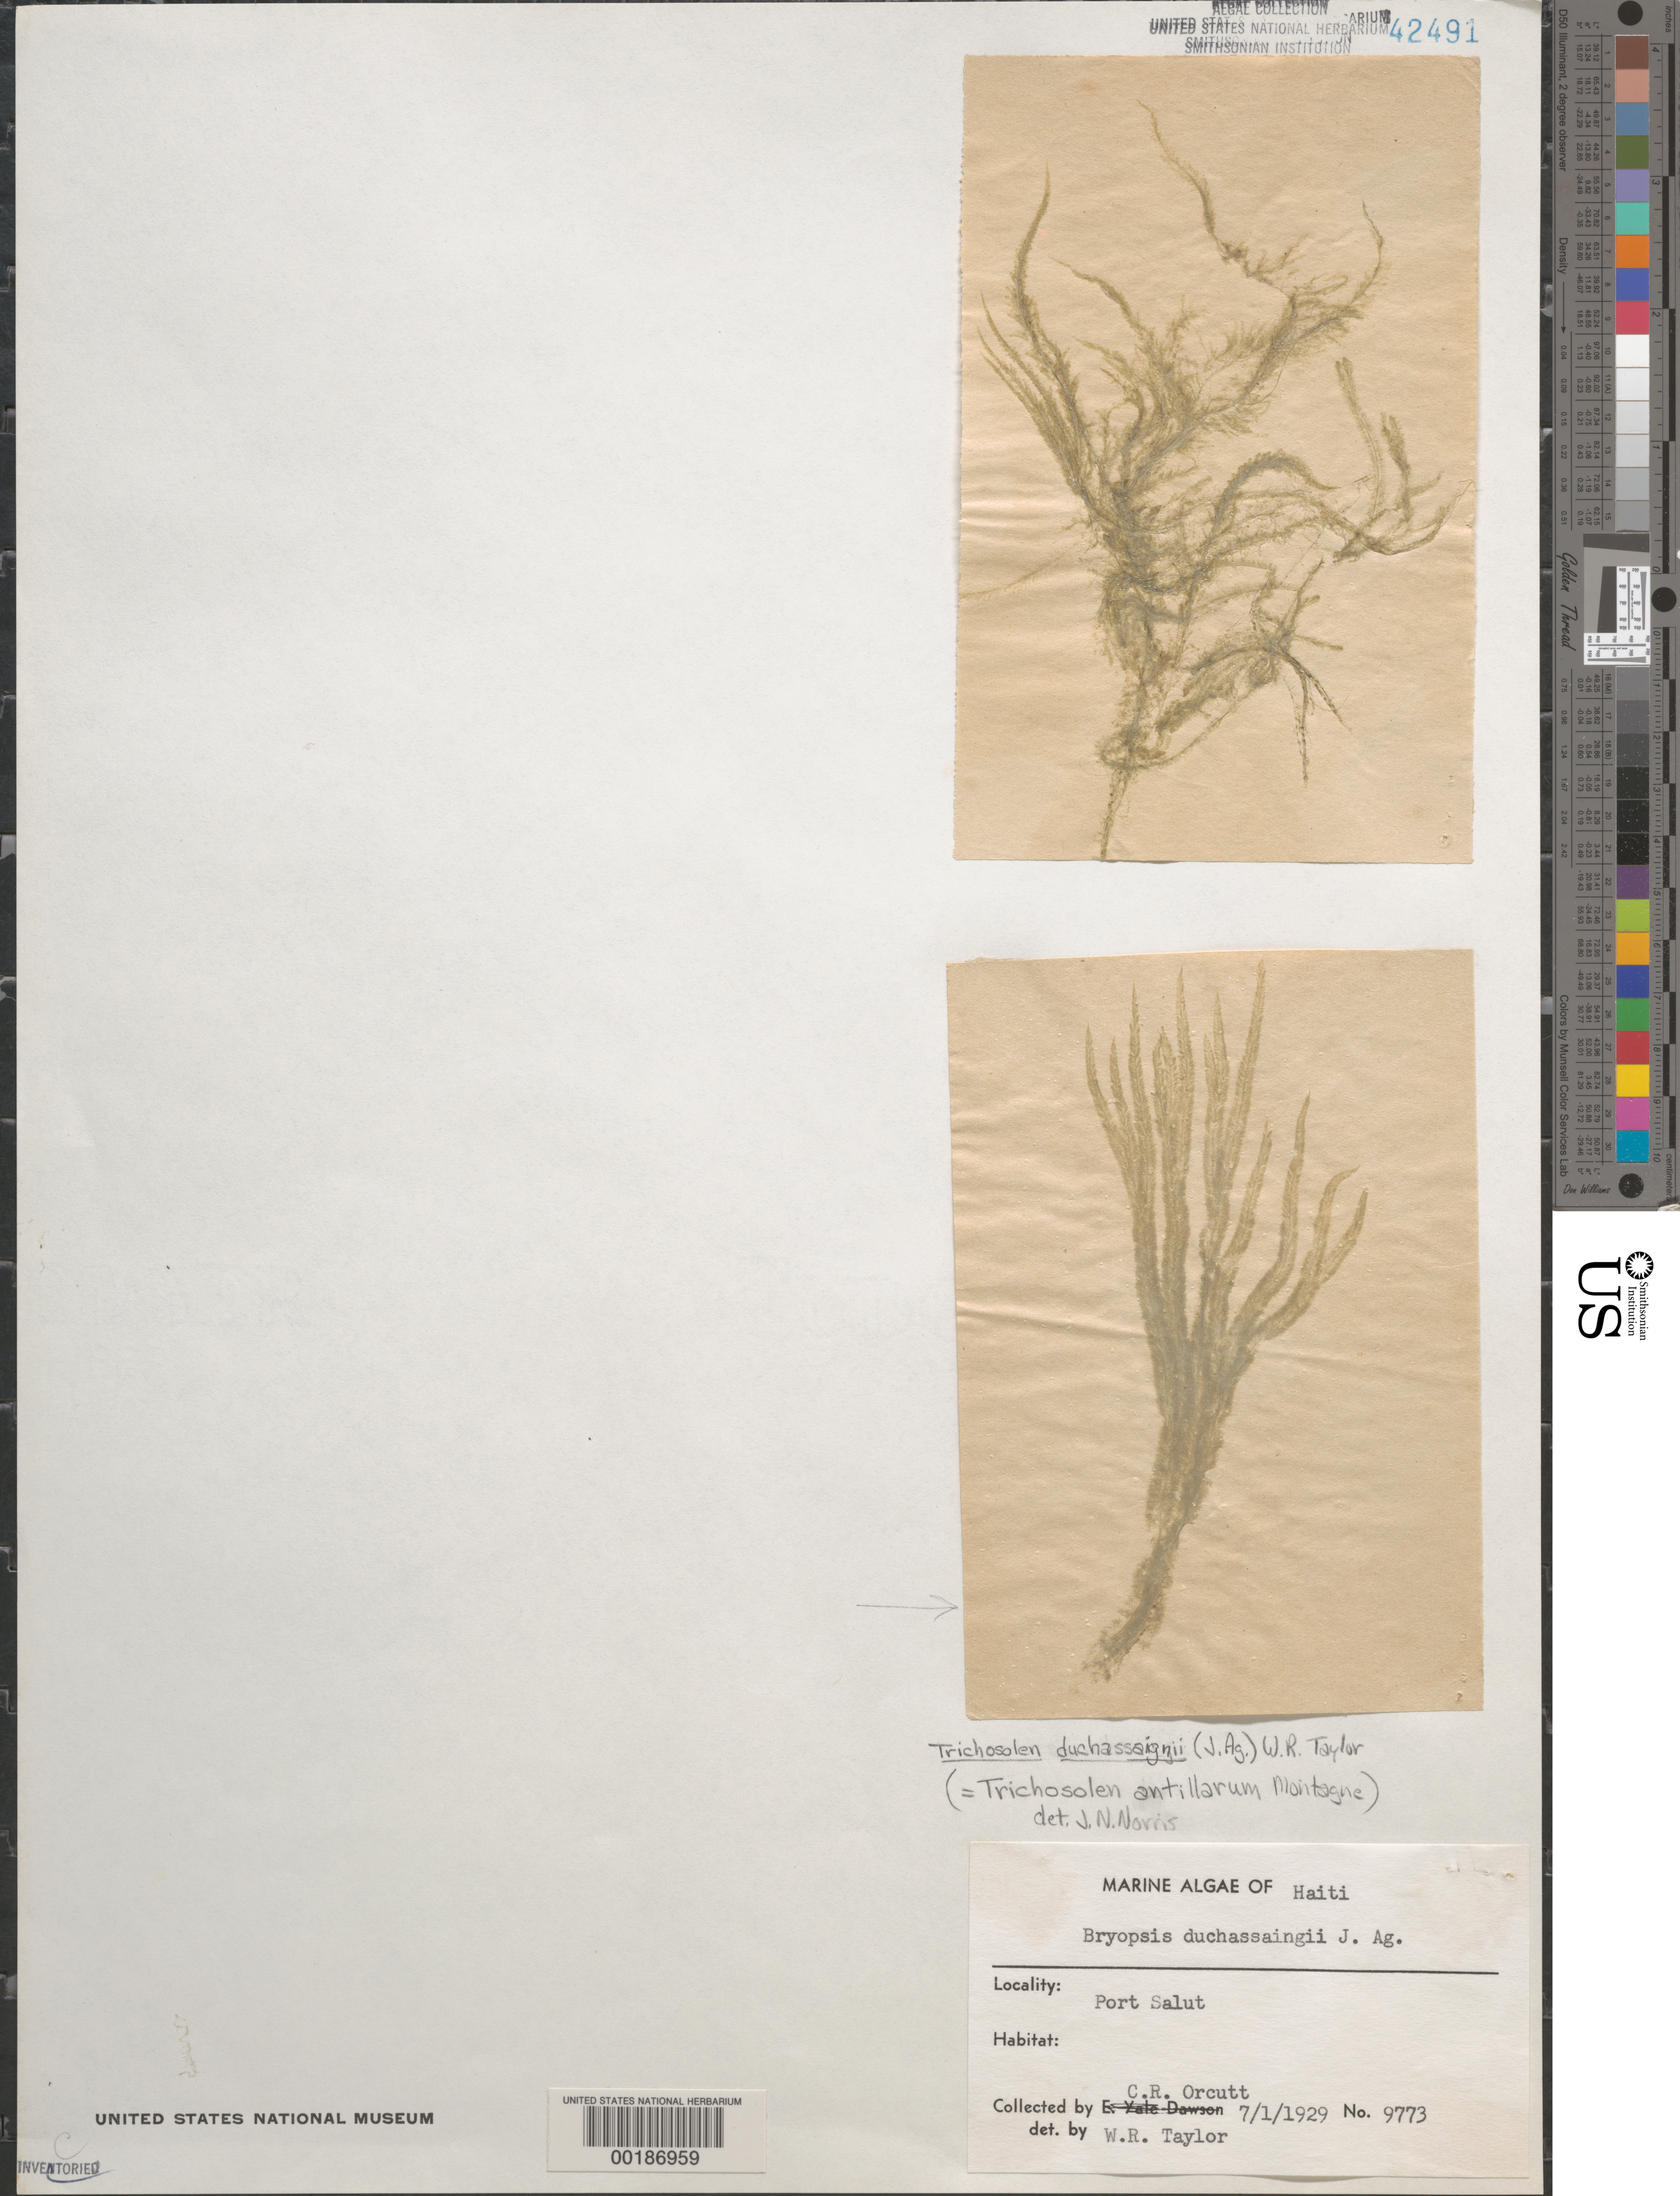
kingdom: Plantae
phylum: Chlorophyta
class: Ulvophyceae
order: Bryopsidales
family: Bryopsidaceae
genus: Trichosolen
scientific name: Trichosolen duchassaingii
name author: (J. Agardh) W.R. Taylor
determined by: Norris, James N.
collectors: C. R. Orcutt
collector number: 9773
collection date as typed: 01 Jul 1929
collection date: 1929-07-01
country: Haiti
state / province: Sud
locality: Port Salut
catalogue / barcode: US 42491